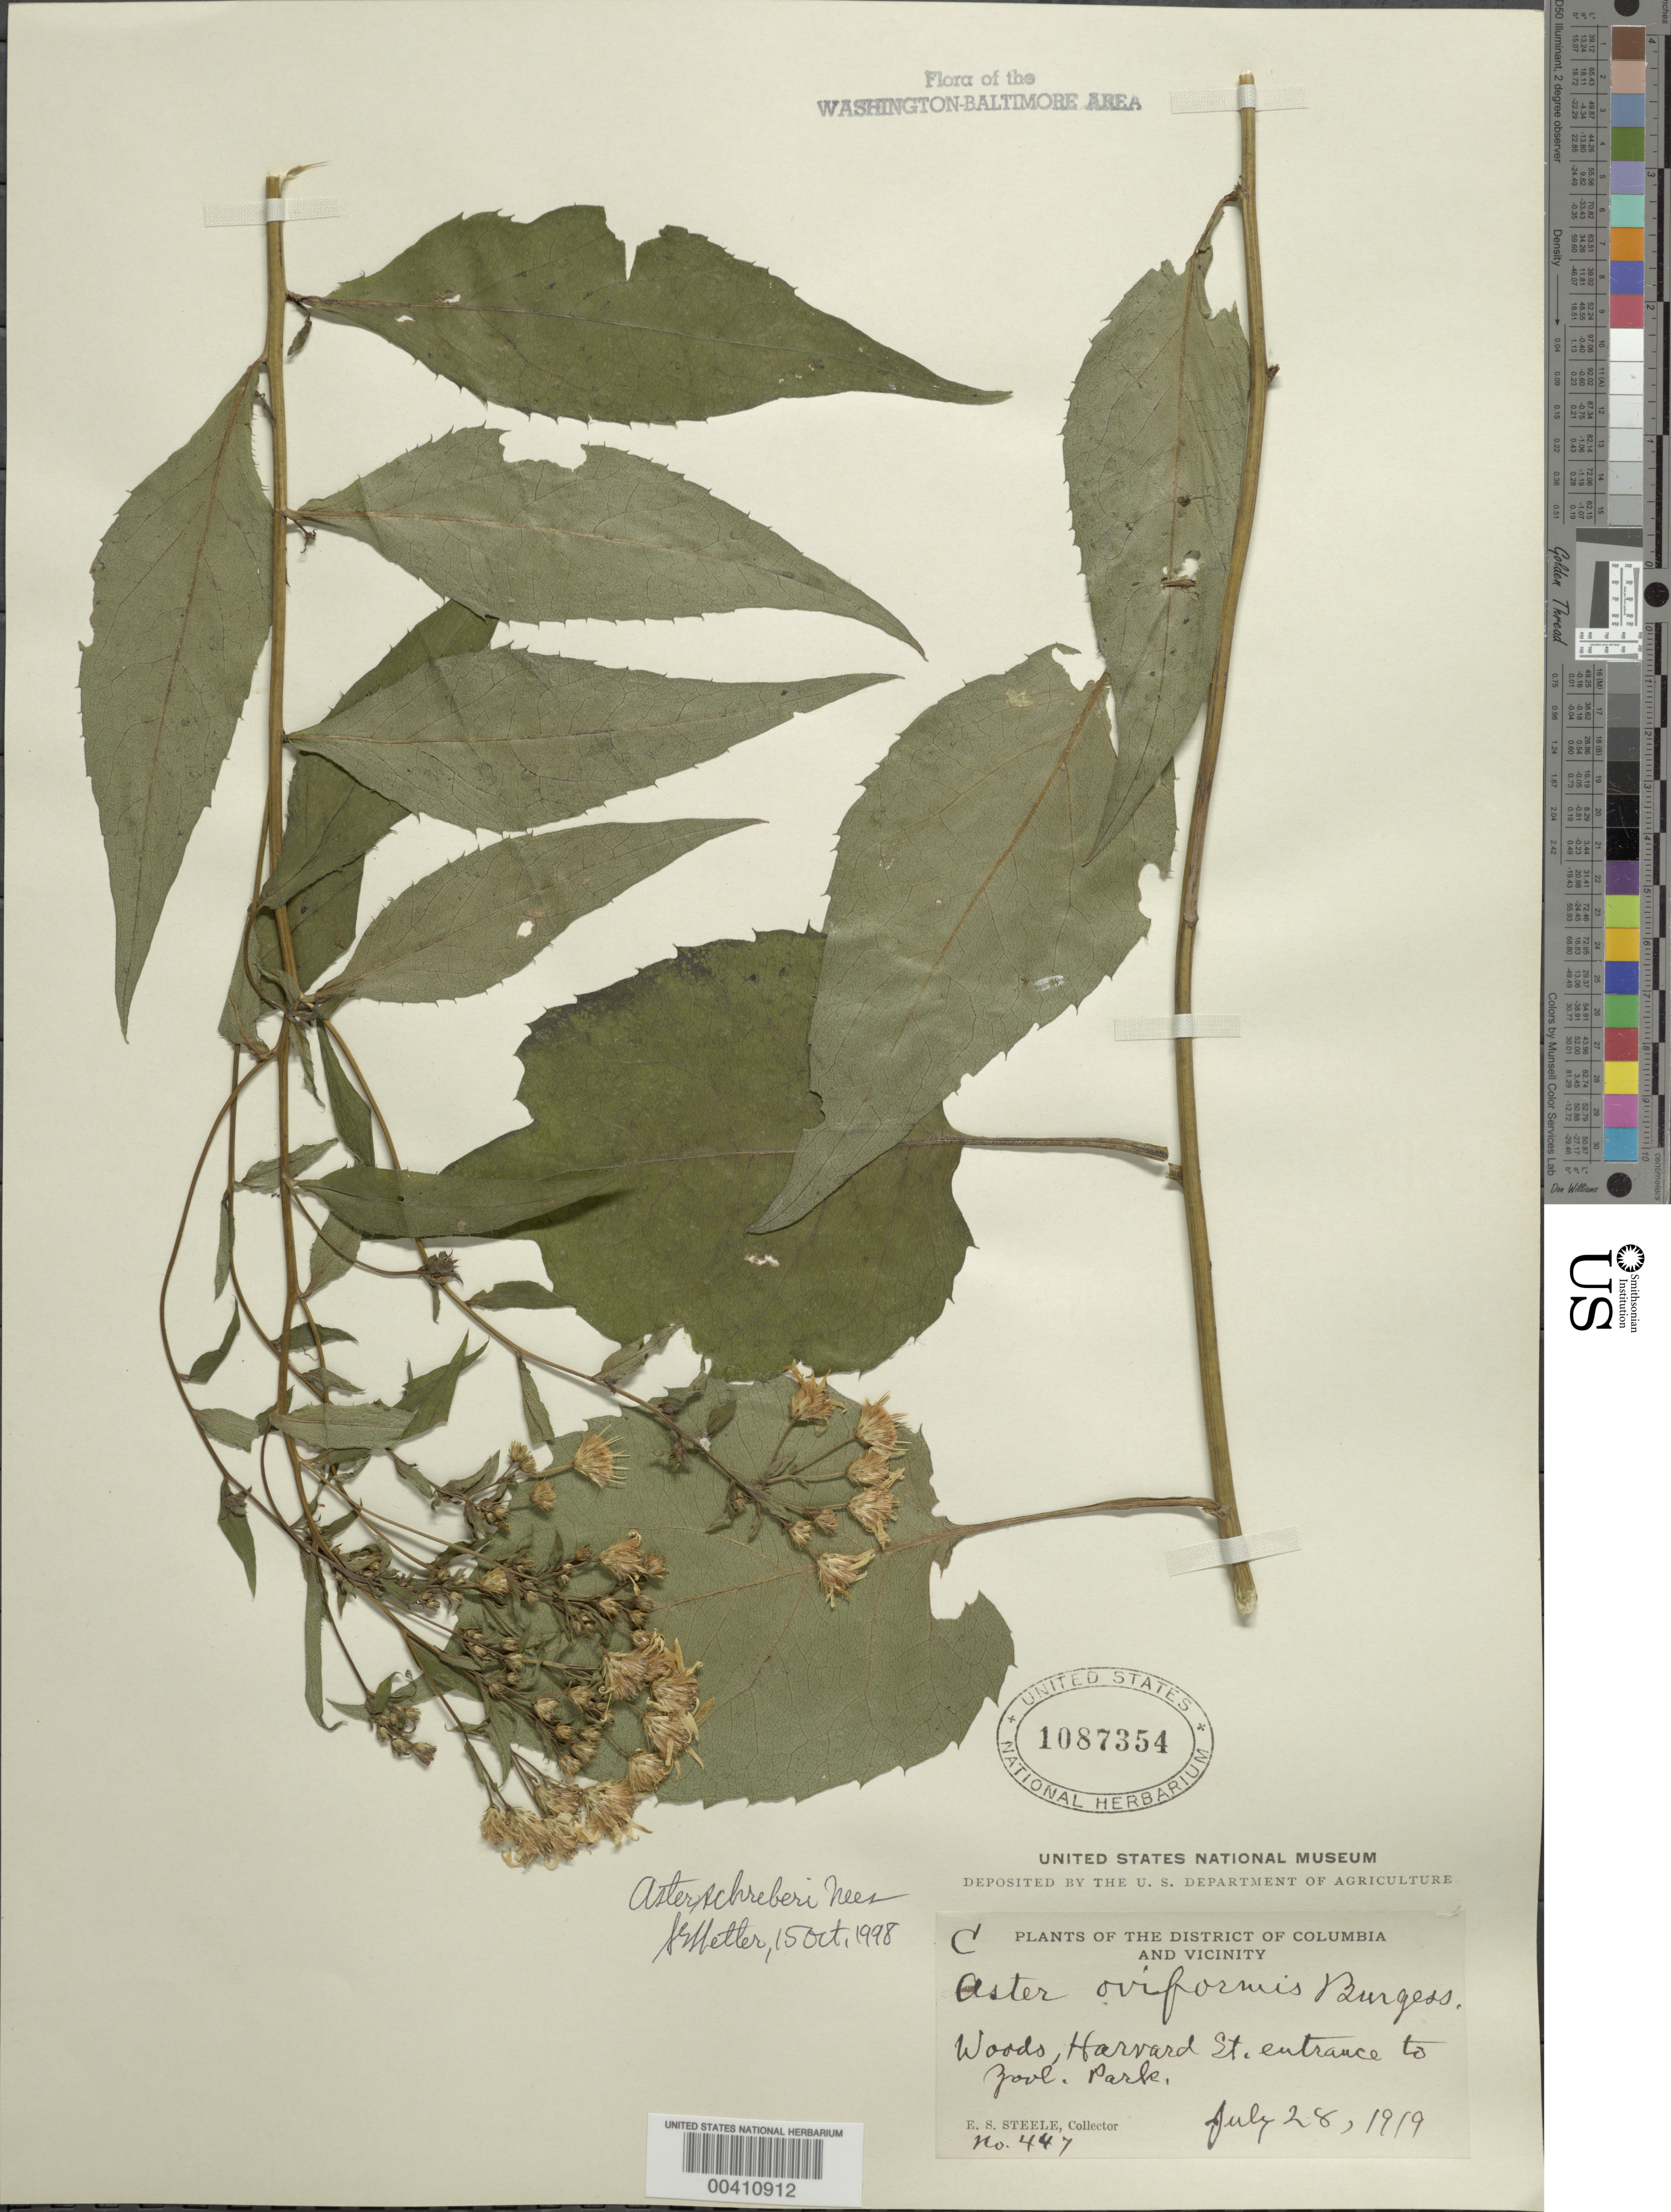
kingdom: Plantae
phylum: Tracheophyta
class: Magnoliopsida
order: Asterales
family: Asteraceae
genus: Eurybia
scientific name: Eurybia schreberi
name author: (Nees) Nees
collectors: E. Steele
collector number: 447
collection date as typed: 28 Jul 1919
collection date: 1919-07-28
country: United States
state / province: District of Columbia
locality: Harvard St entrance to Zoo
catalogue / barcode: US 1087354